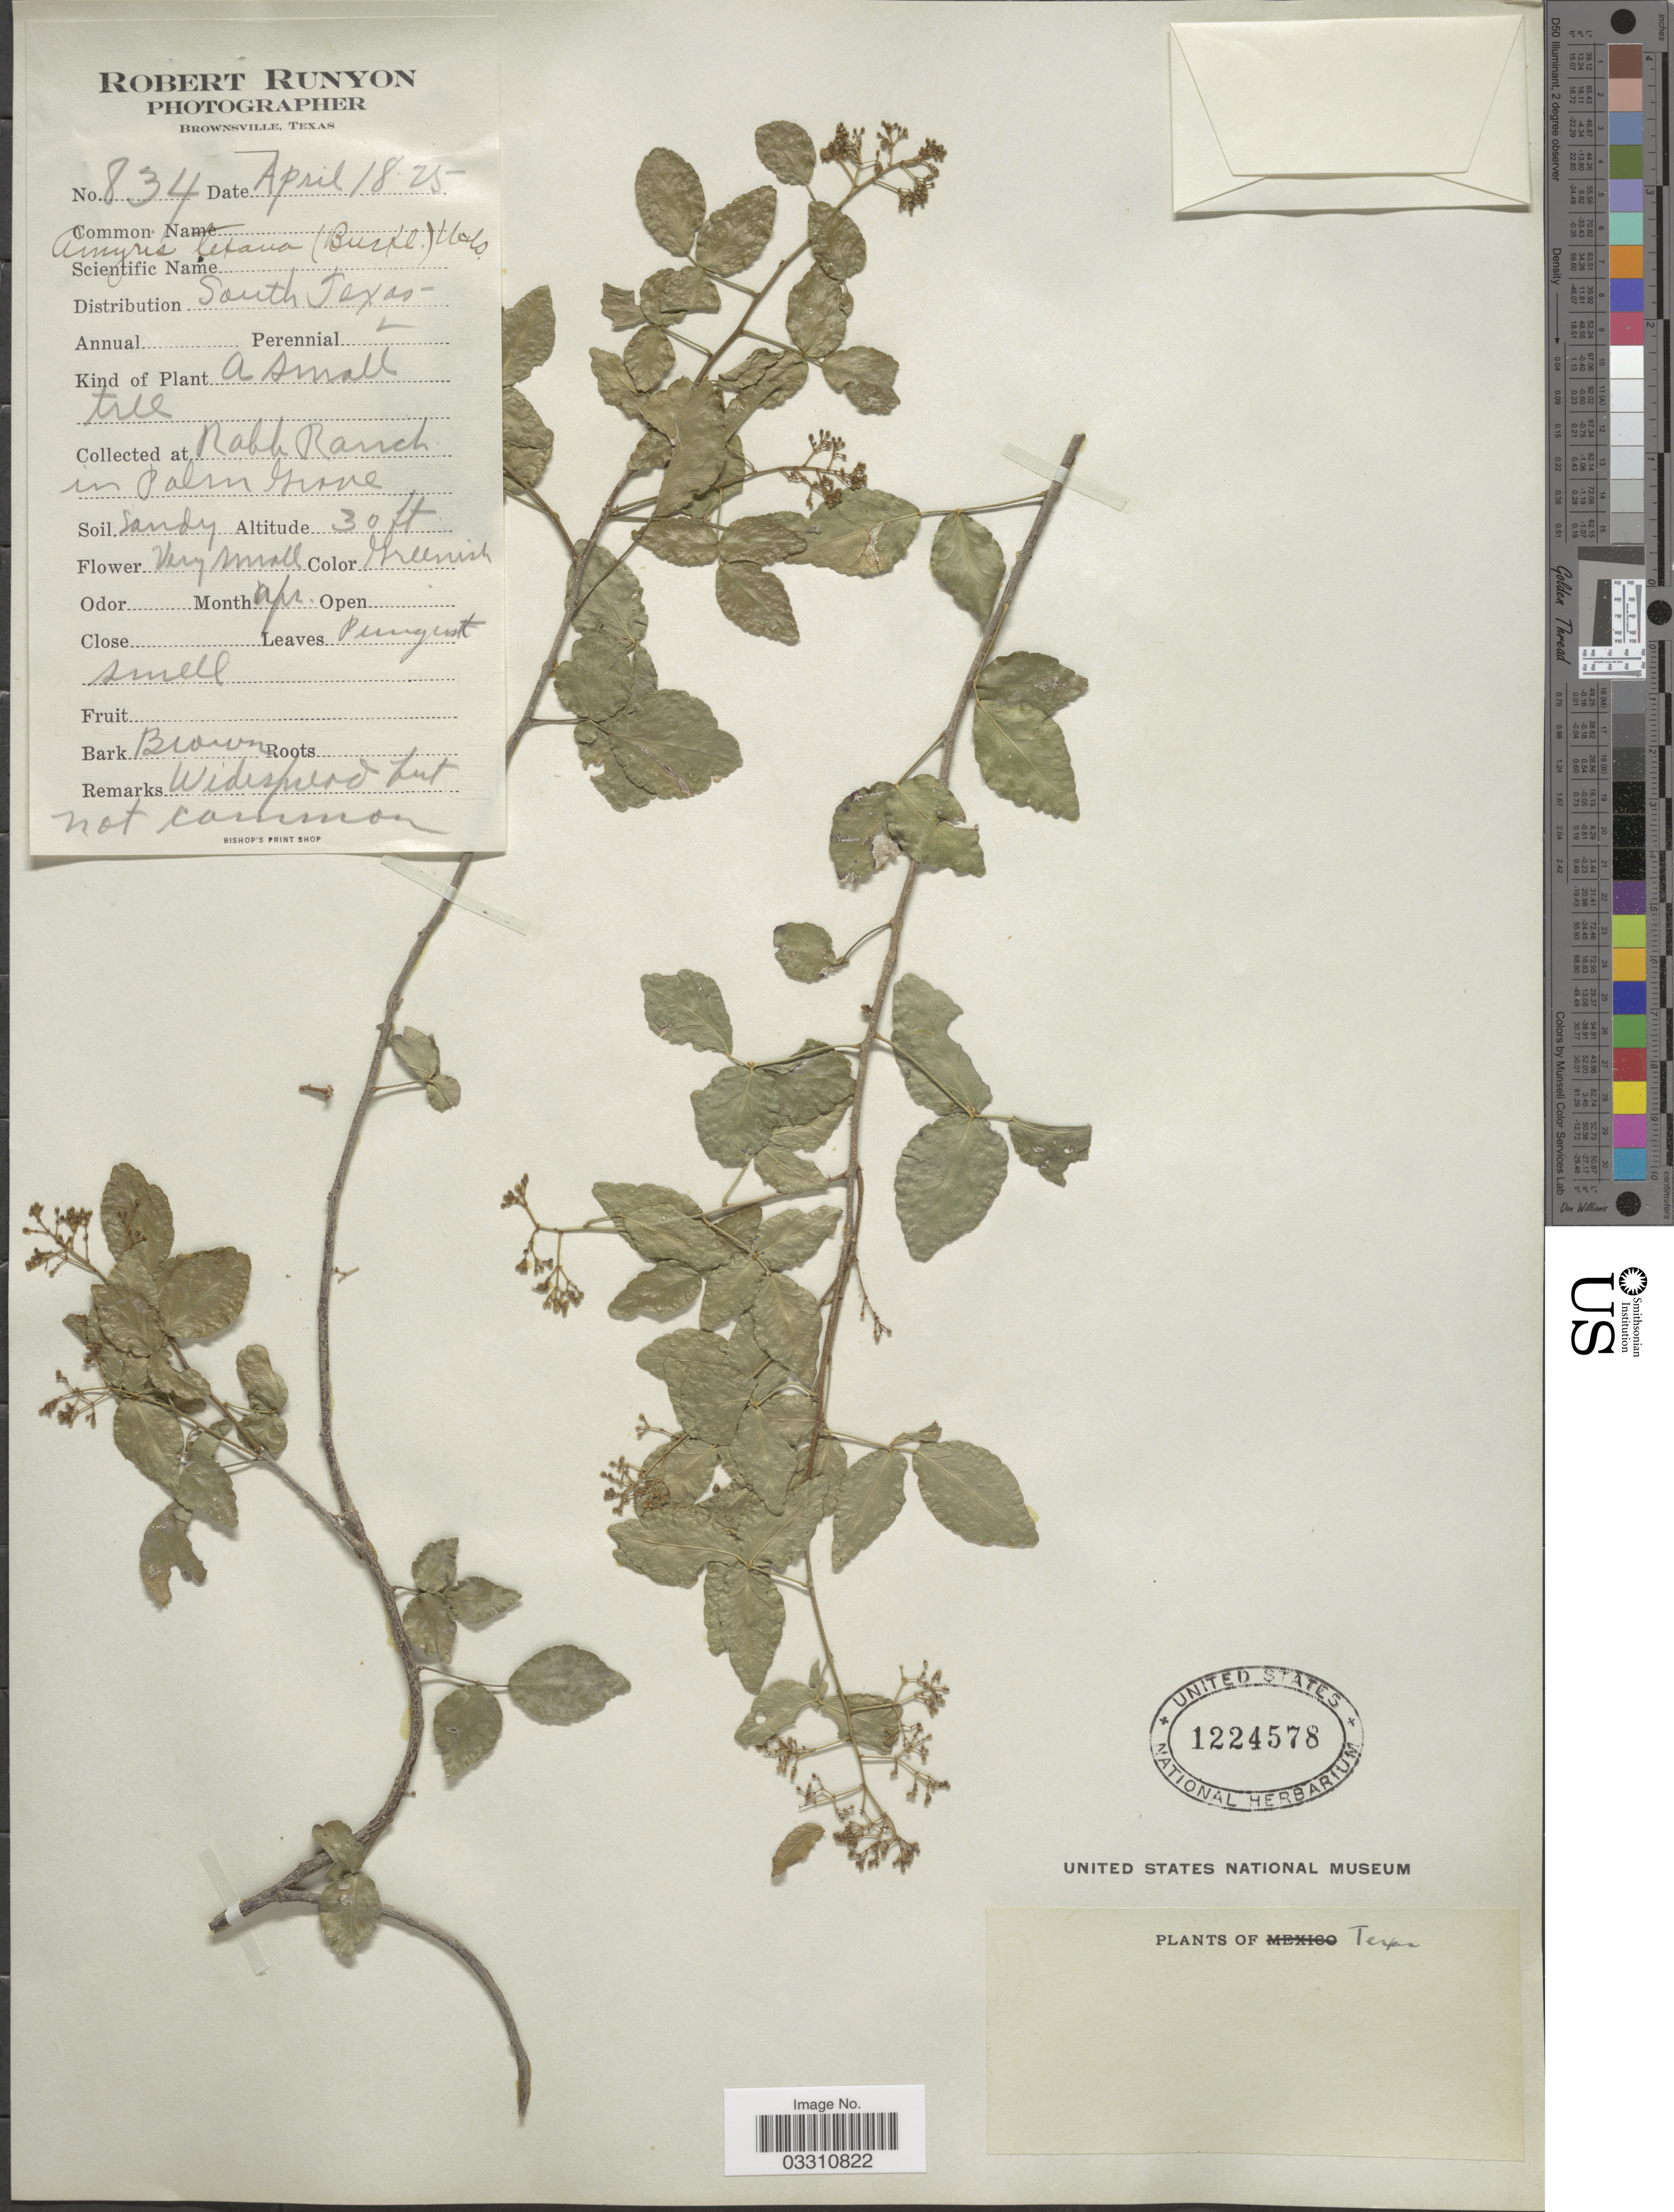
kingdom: Plantae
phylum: Tracheophyta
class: Magnoliopsida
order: Sapindales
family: Rutaceae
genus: Amyris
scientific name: Amyris texana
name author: (Buckley) P. Wilson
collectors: R. Runyon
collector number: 834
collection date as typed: Transcribed d/m/y: 18/4/25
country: United States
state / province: Texas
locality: Robb Ranch in Palm Grove.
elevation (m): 9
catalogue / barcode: US 1224578